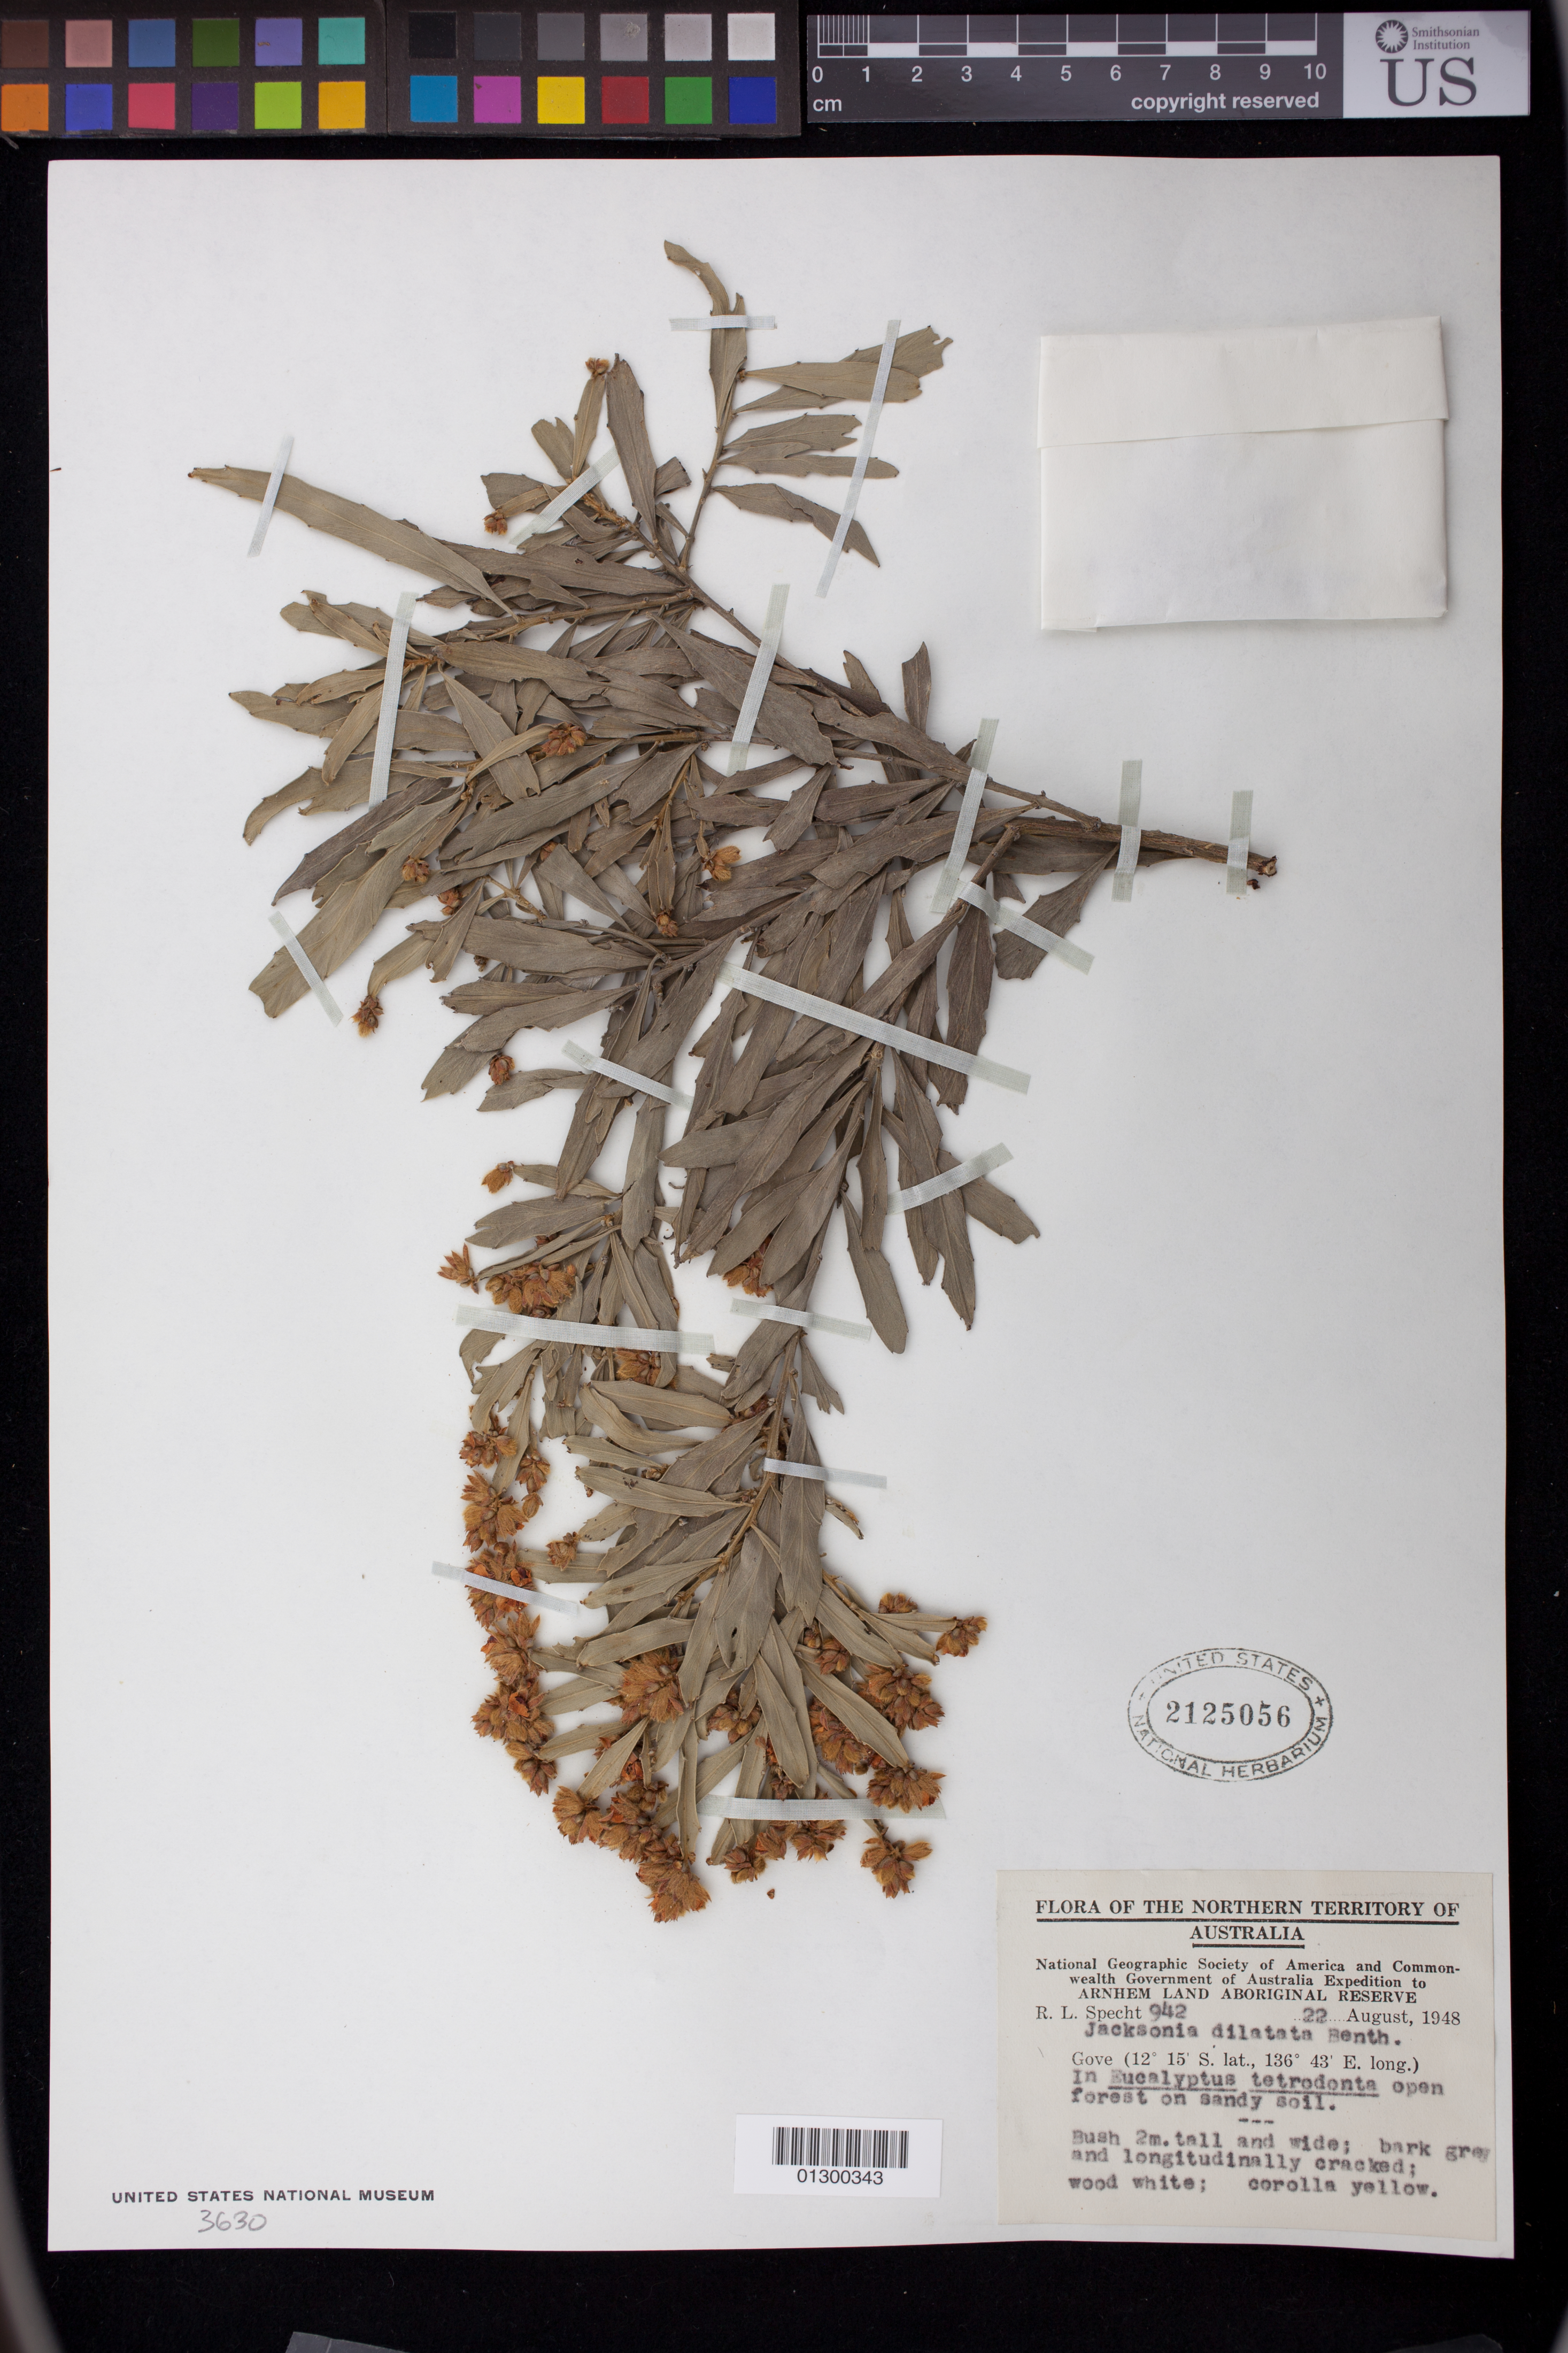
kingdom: Plantae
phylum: Tracheophyta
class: Magnoliopsida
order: Fabales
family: Fabaceae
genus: Jacksonia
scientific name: Jacksonia dilatata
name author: Benth.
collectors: R. L. Specht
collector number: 942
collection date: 1948-08-22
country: Australia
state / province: Northern Territory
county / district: East Arnhem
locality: Gove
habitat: In Eucalyptus tetrodonta open forest on sandy soil.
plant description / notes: Bush 2 m. tall and wide; bark grey and longitudinally cracked; wood white; corolla yellow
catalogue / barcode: US 2125056